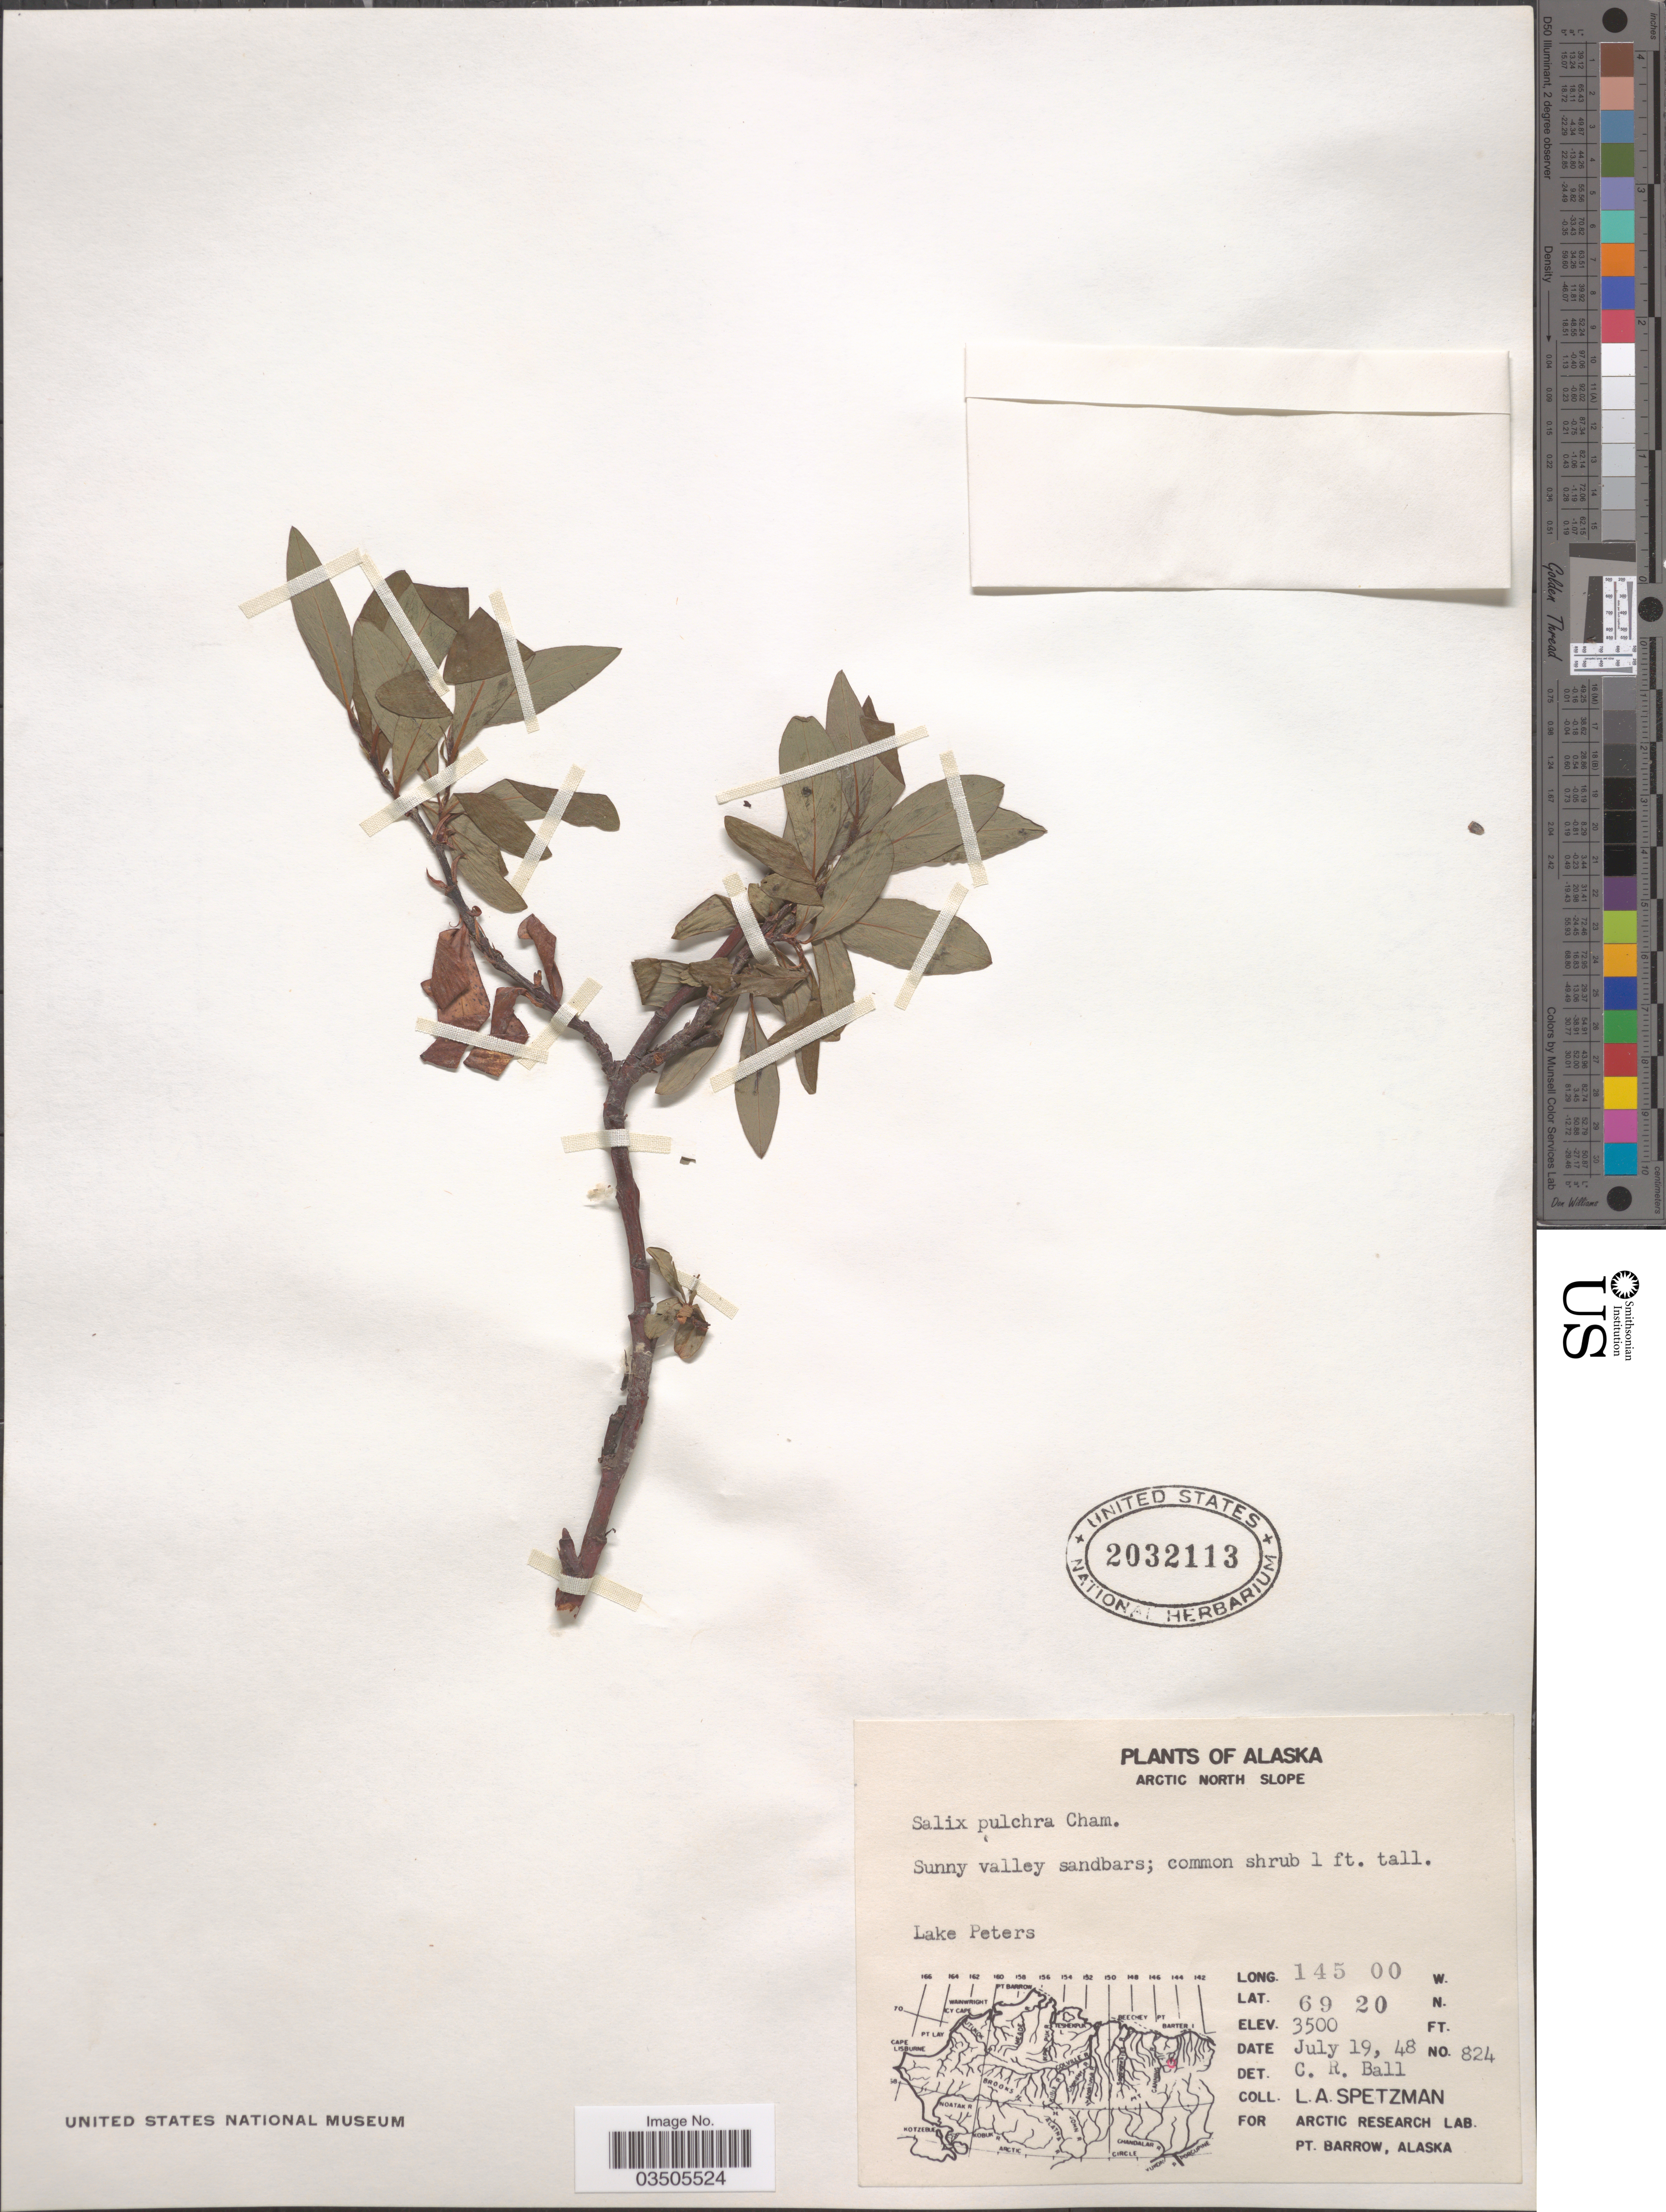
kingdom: Plantae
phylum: Tracheophyta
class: Magnoliopsida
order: Malpighiales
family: Salicaceae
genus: Salix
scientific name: Salix pulchra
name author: Cham.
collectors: L. Spetzman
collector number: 824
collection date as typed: Transcribed d/m/y: 19/7/48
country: United States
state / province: Alaska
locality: Arctic North Slope. Sunny valley sandbars. Lake Peters.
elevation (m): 1067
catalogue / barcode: US 2032113